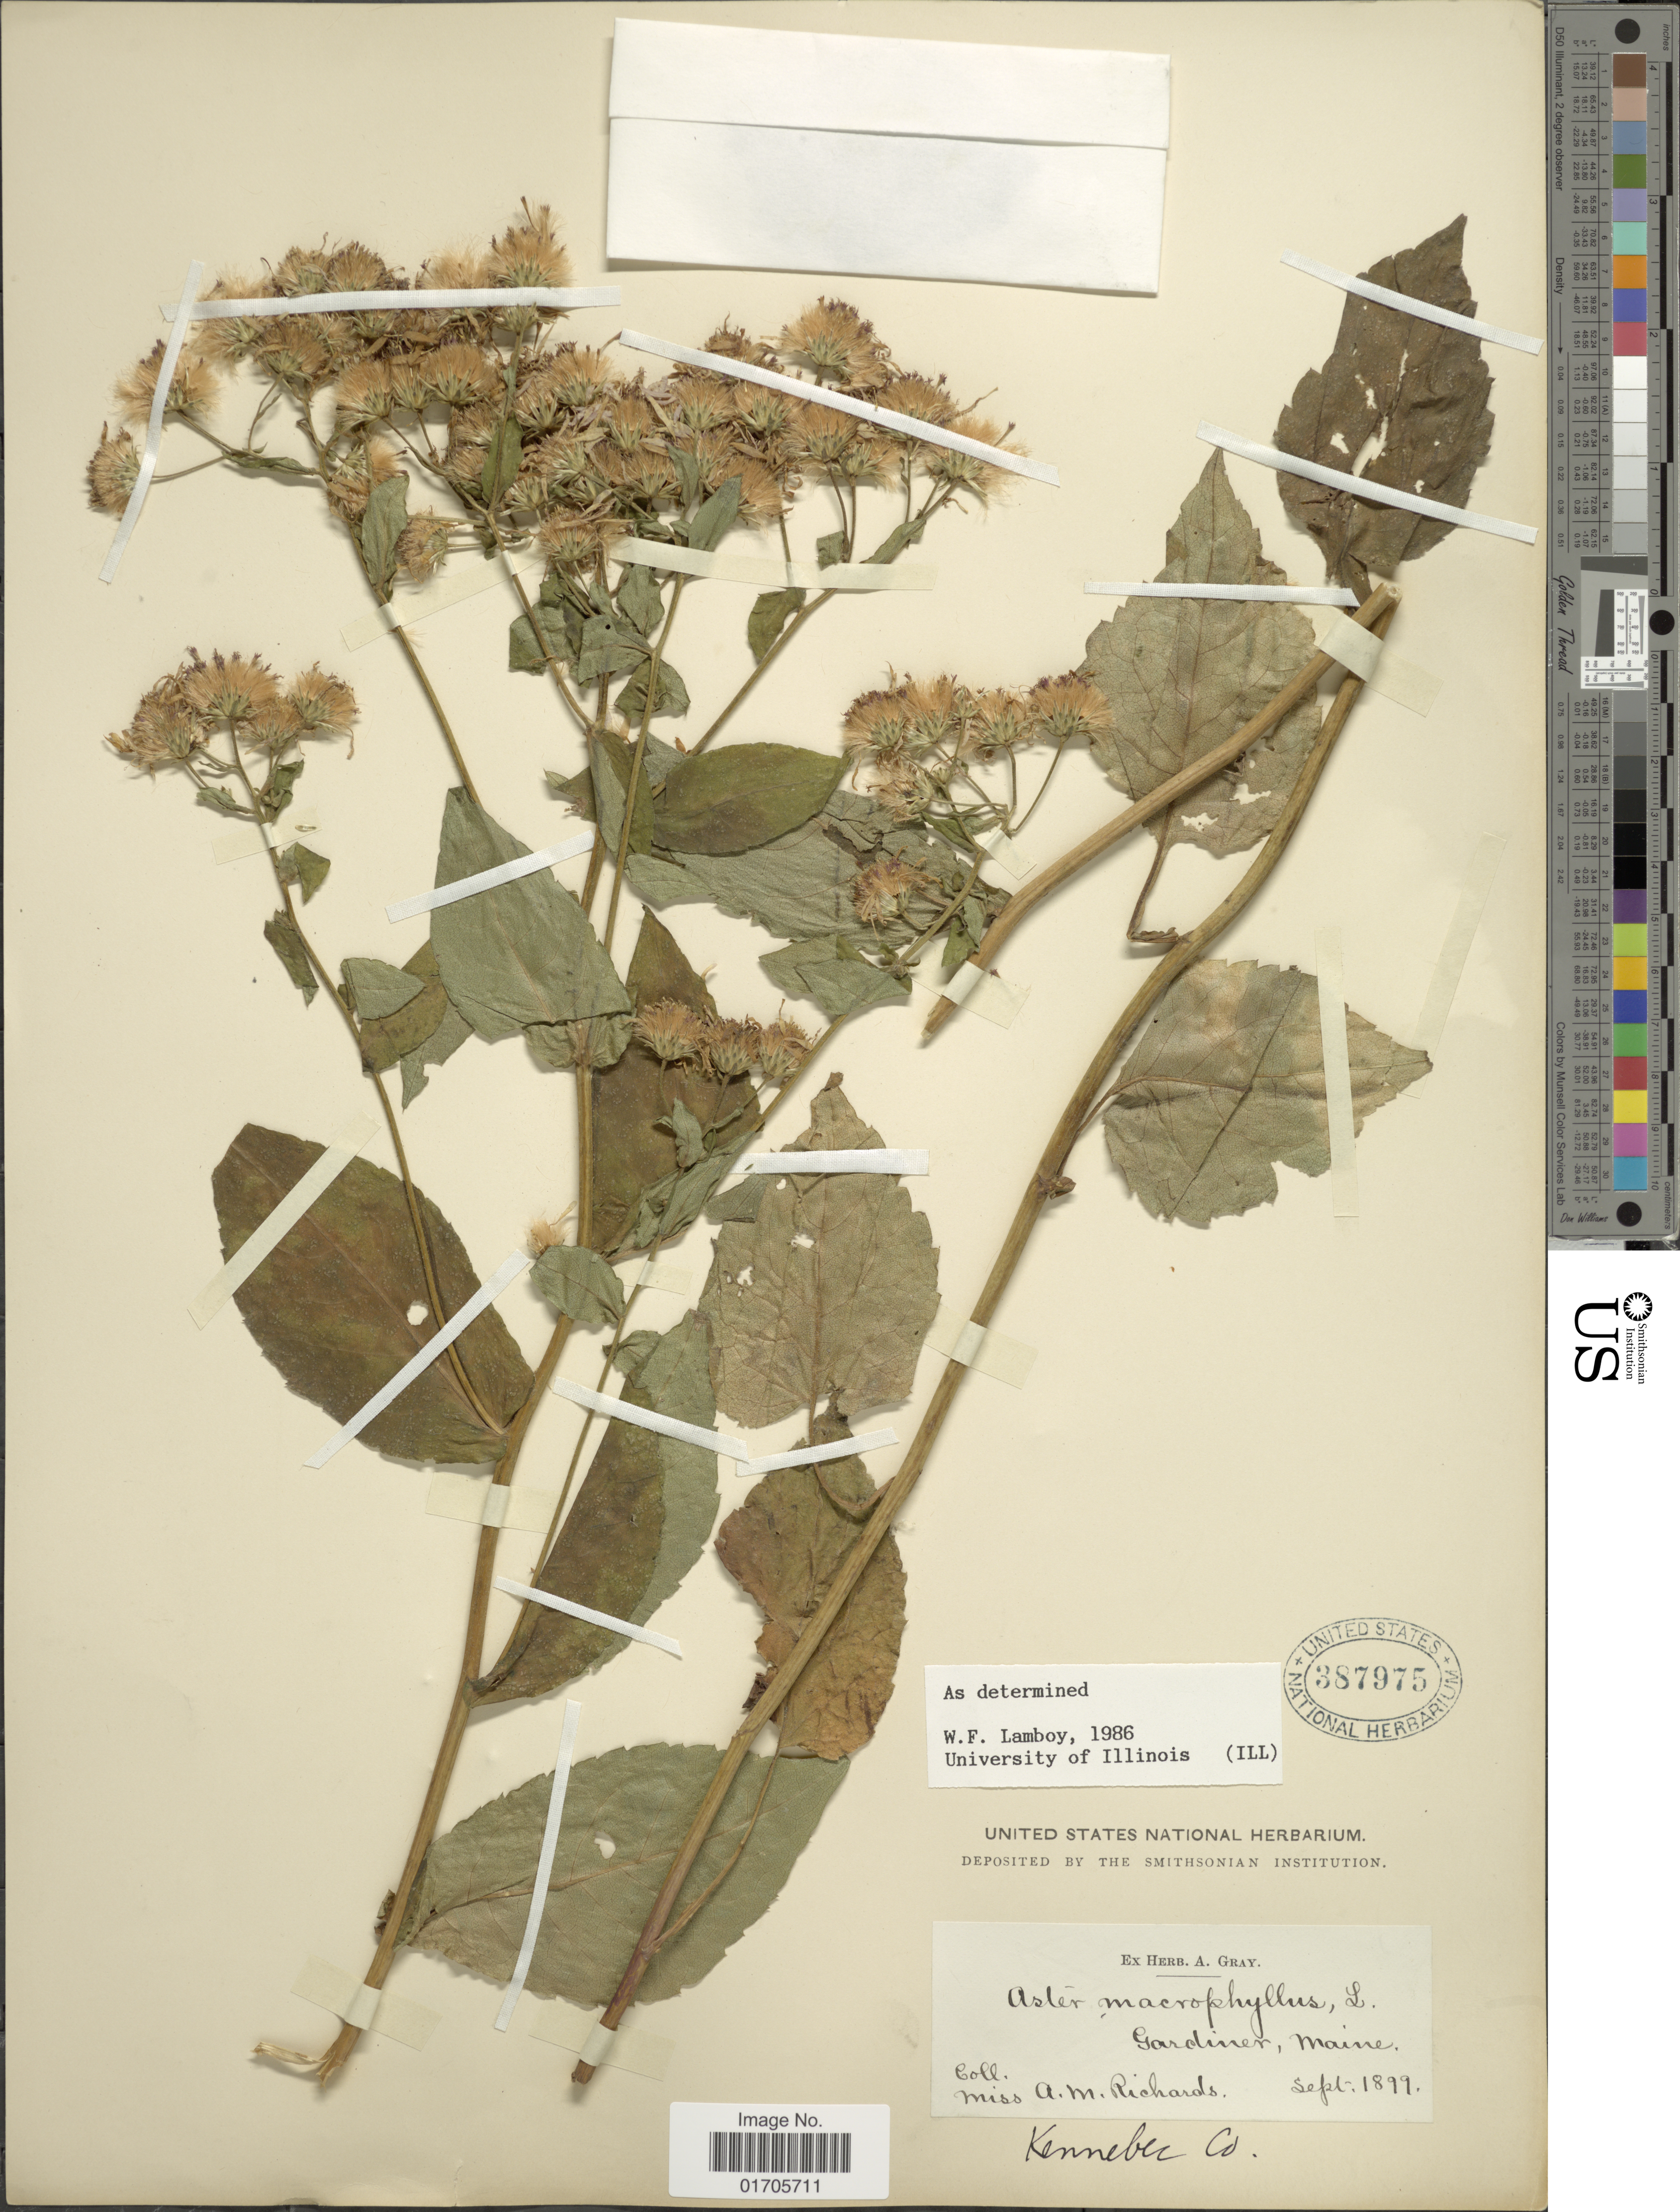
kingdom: Plantae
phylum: Tracheophyta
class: Magnoliopsida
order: Asterales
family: Asteraceae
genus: Eurybia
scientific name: Eurybia macrophylla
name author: (L.) Cass.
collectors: A. Richards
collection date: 1899-09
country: United States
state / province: Maine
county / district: Kennebec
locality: Gardiner, Maine. Kenneber Co.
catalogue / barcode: US 387975